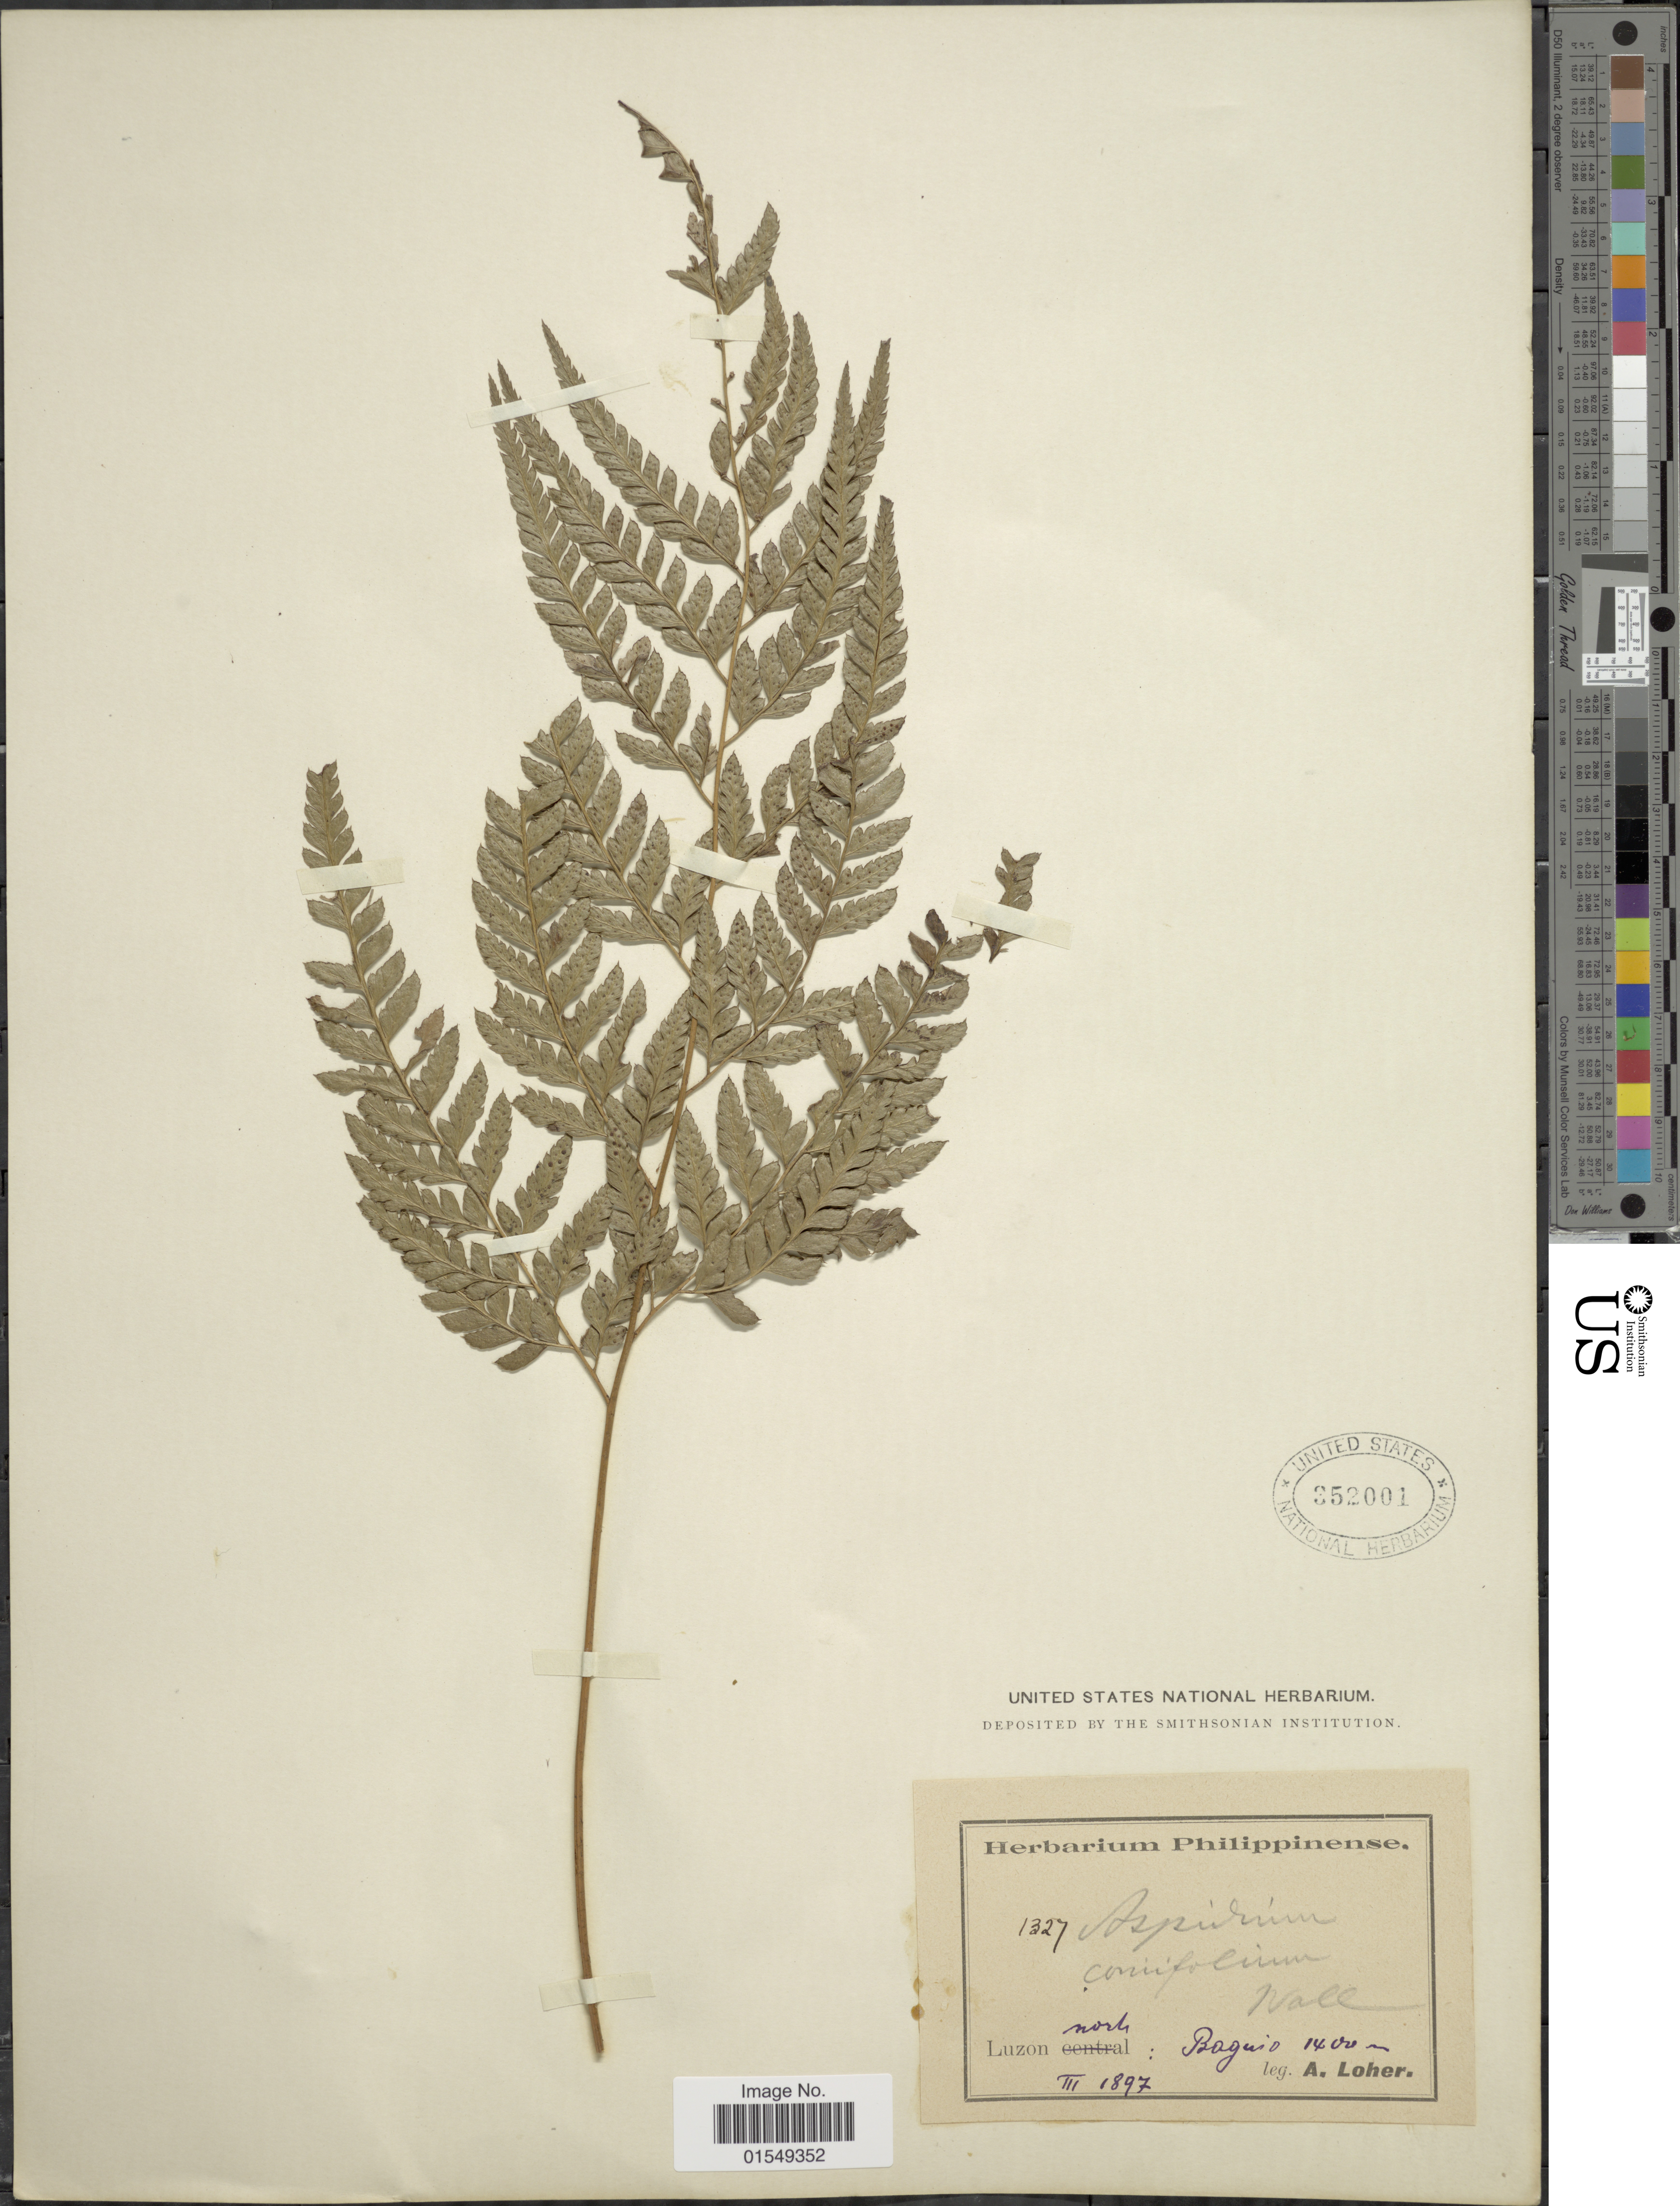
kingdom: Plantae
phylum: Tracheophyta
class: Polypodiopsida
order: Polypodiales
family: Dryopteridaceae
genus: Arachniodes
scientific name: Arachniodes aristata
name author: (G. Forst.) Tindale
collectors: A. Loher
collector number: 1327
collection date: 1897-03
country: Philippines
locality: Luzon norte: Baguio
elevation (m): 1400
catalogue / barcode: US 352001